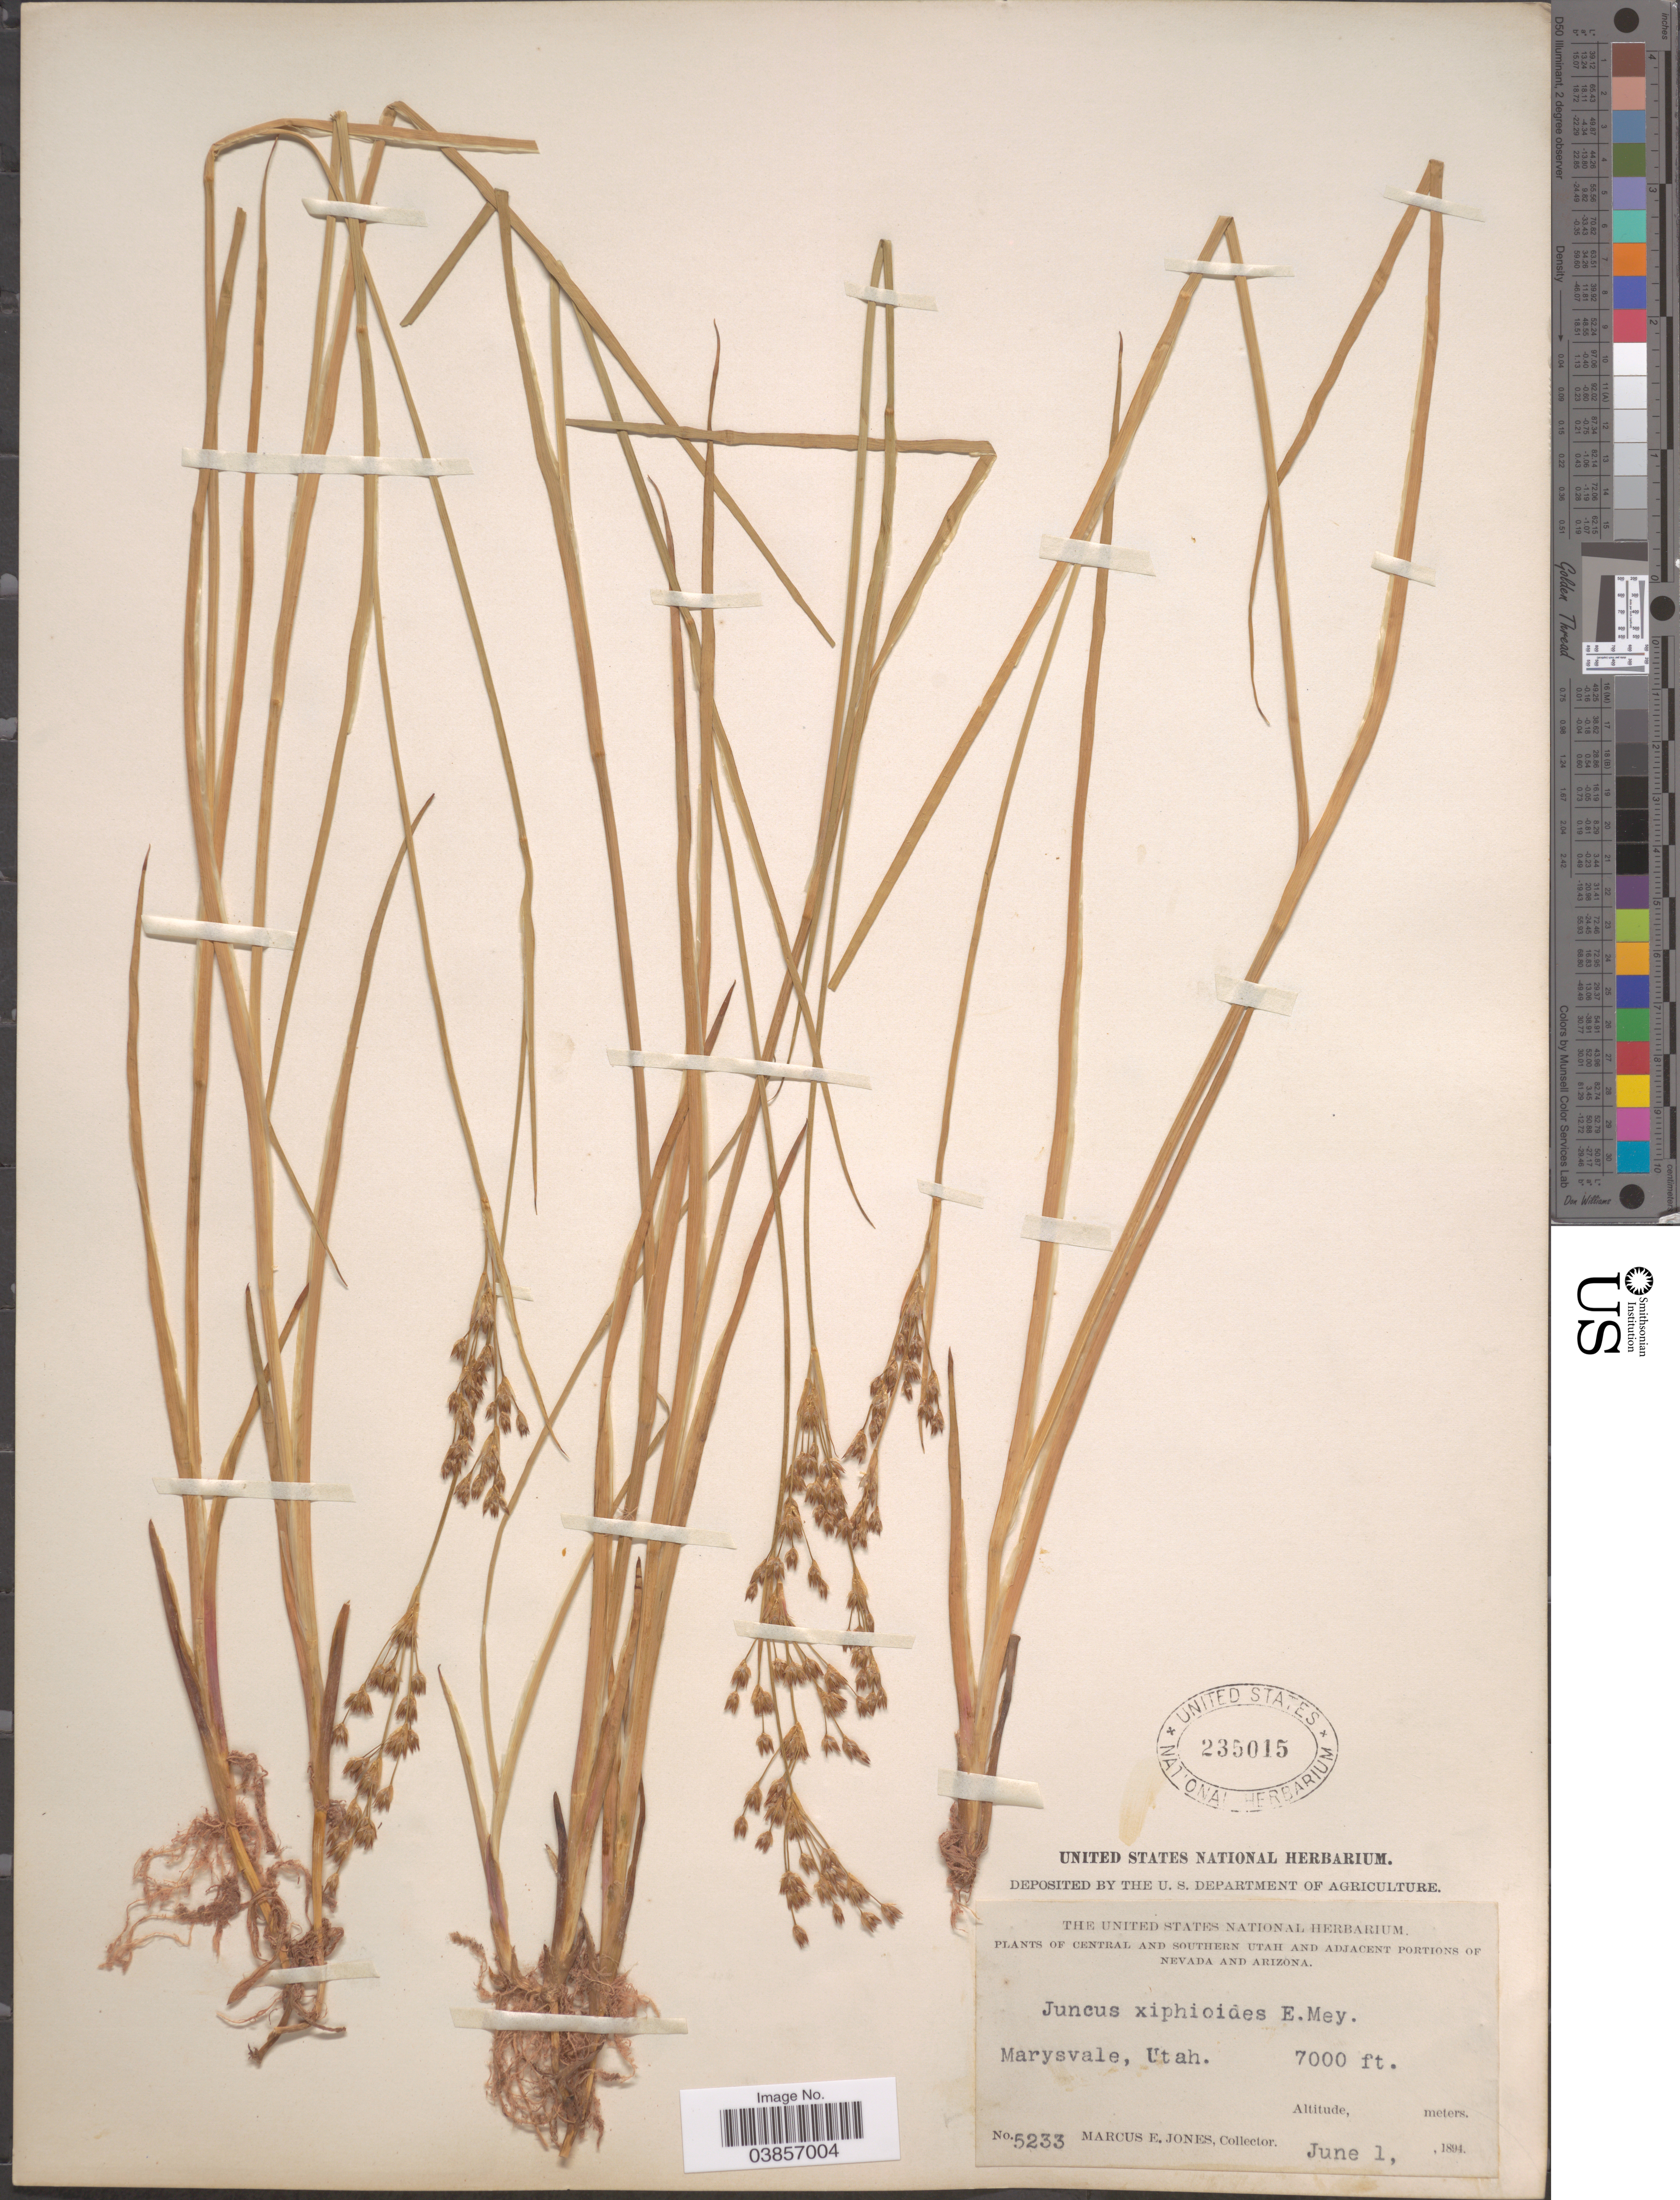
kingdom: Plantae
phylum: Tracheophyta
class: Liliopsida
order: Poales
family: Juncaceae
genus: Juncus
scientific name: Juncus saximontanus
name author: A. Nelson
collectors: M. E. Jones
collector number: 5233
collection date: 1894-06-01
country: United States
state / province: Utah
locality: Central and Southern Utah. Marysvale.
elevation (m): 2134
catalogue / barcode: US 235015